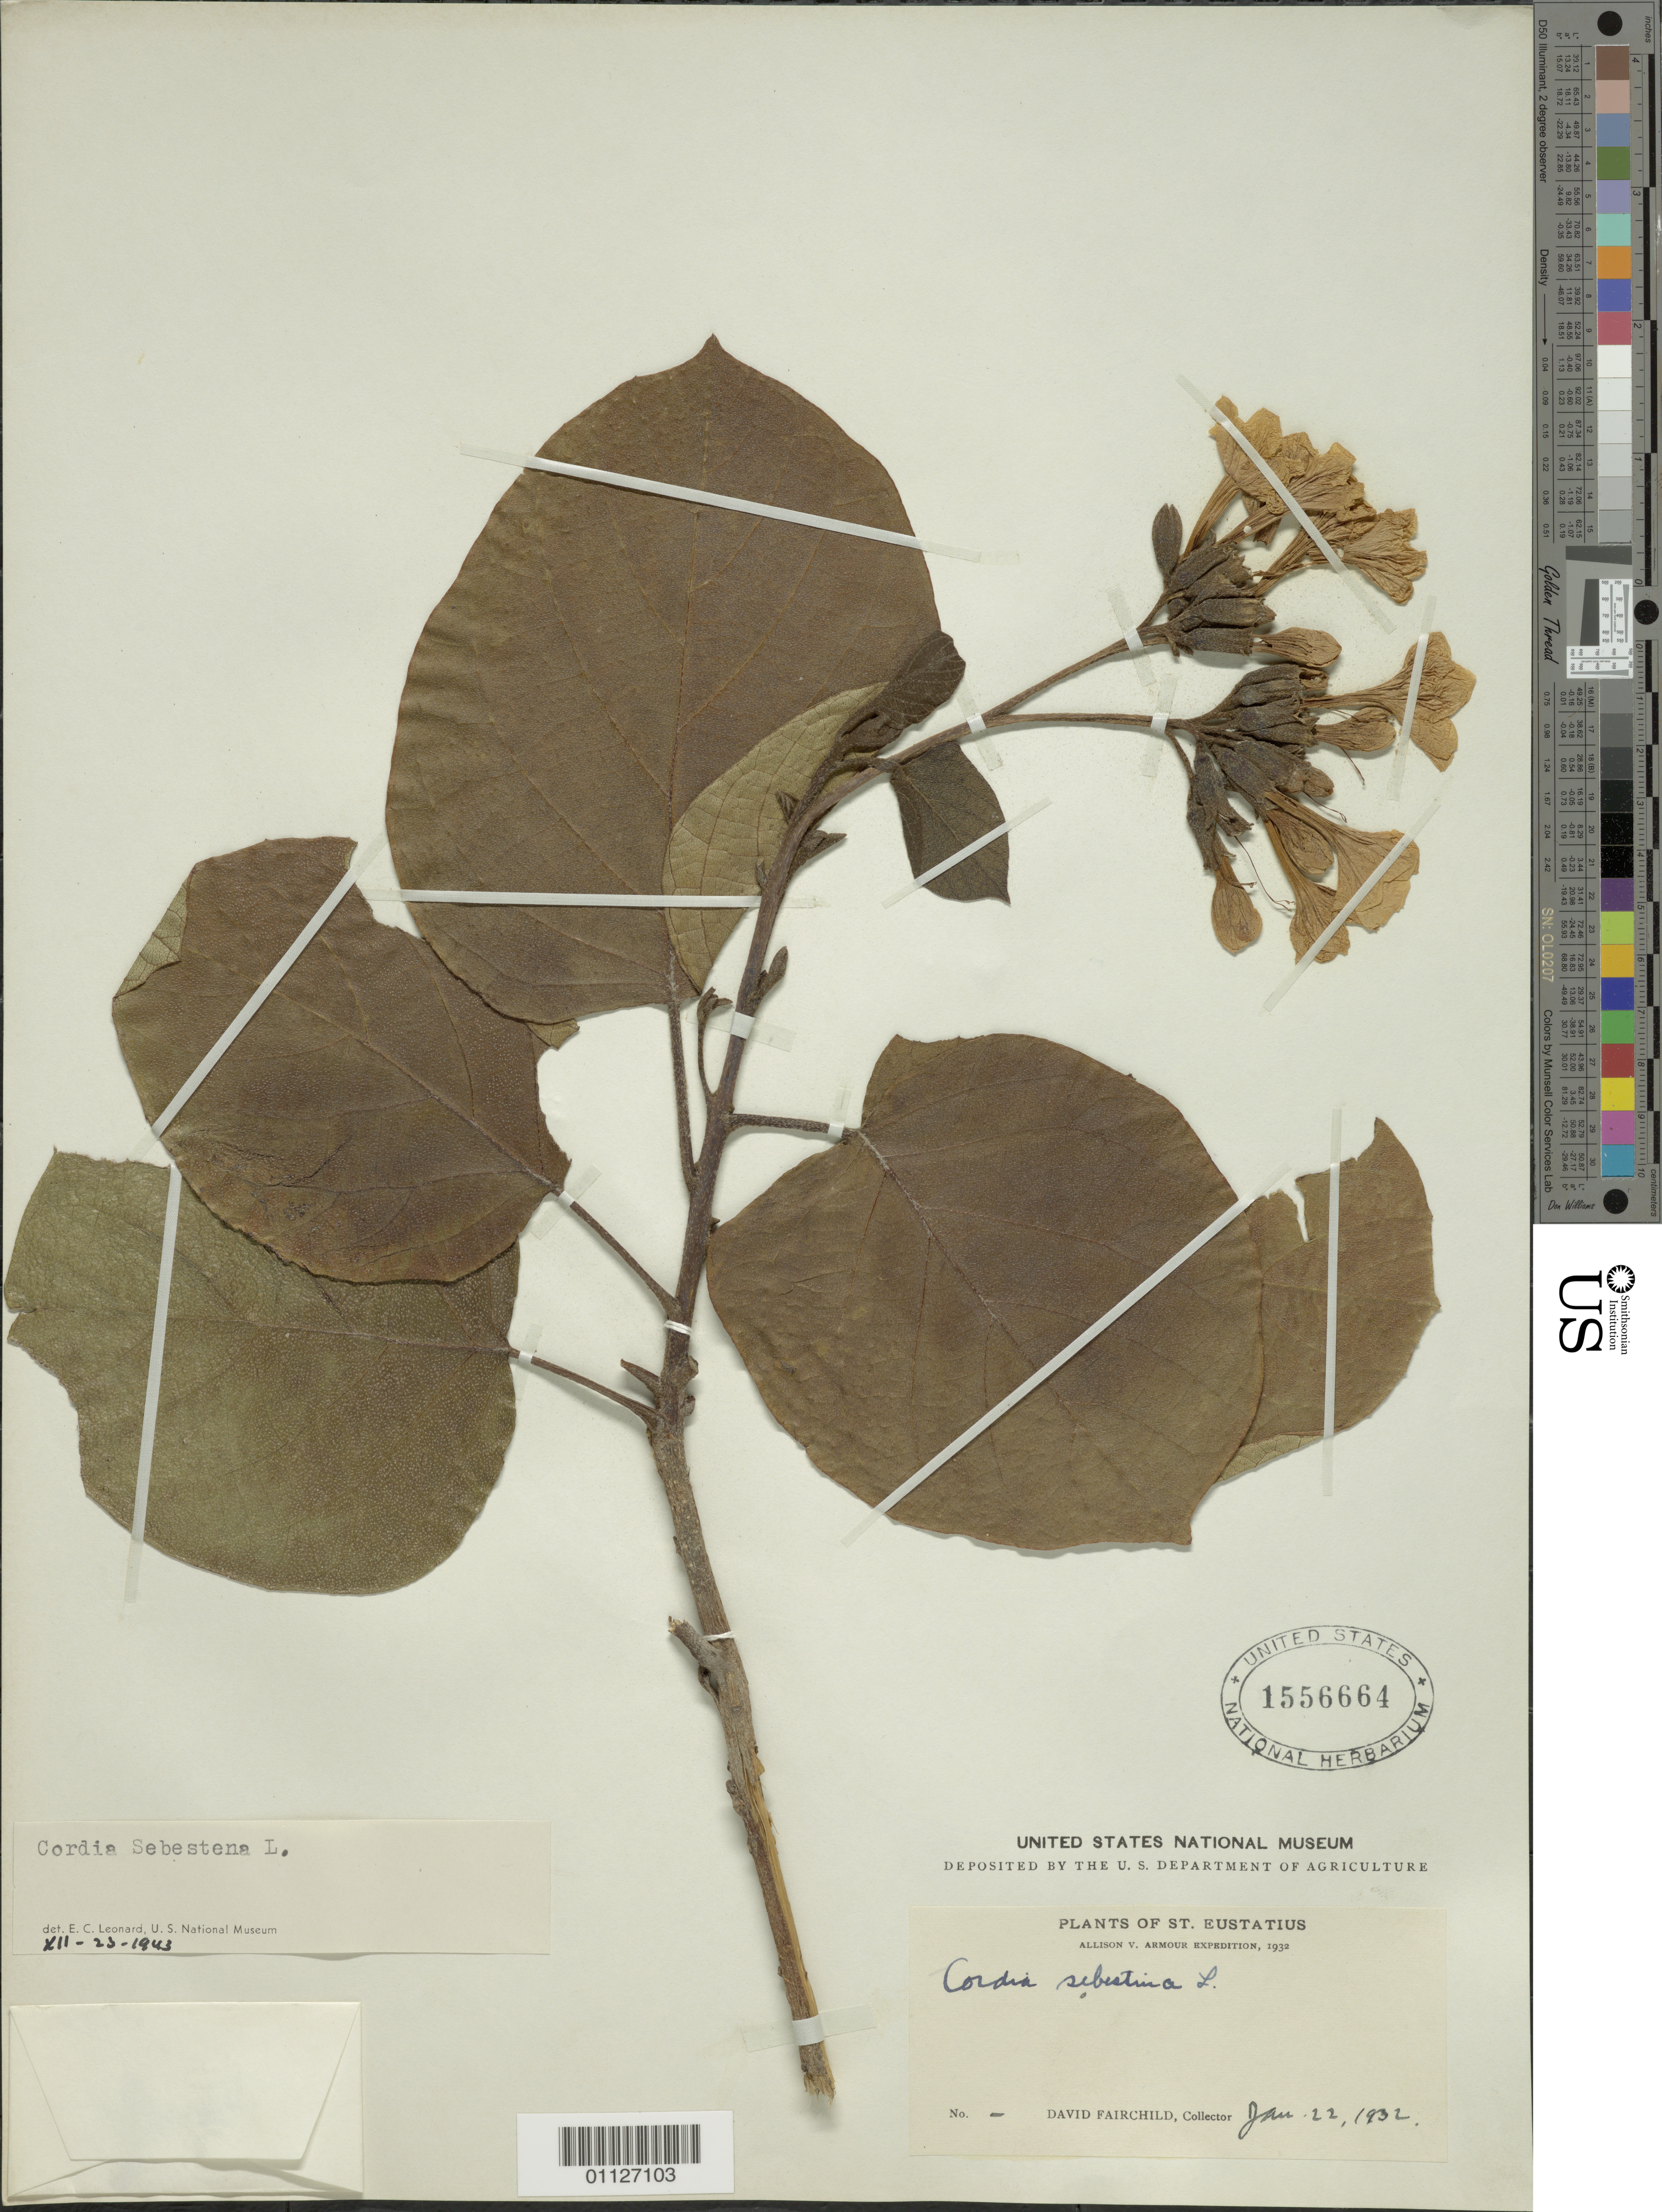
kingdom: Plantae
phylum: Tracheophyta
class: Magnoliopsida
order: Boraginales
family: Cordiaceae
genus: Cordia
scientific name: Cordia sebestena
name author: L.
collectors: D. Fairchild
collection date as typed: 22 Jan 1932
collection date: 1932-01-22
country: Netherlands Antilles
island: Sint Eustatius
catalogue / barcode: US 1556664